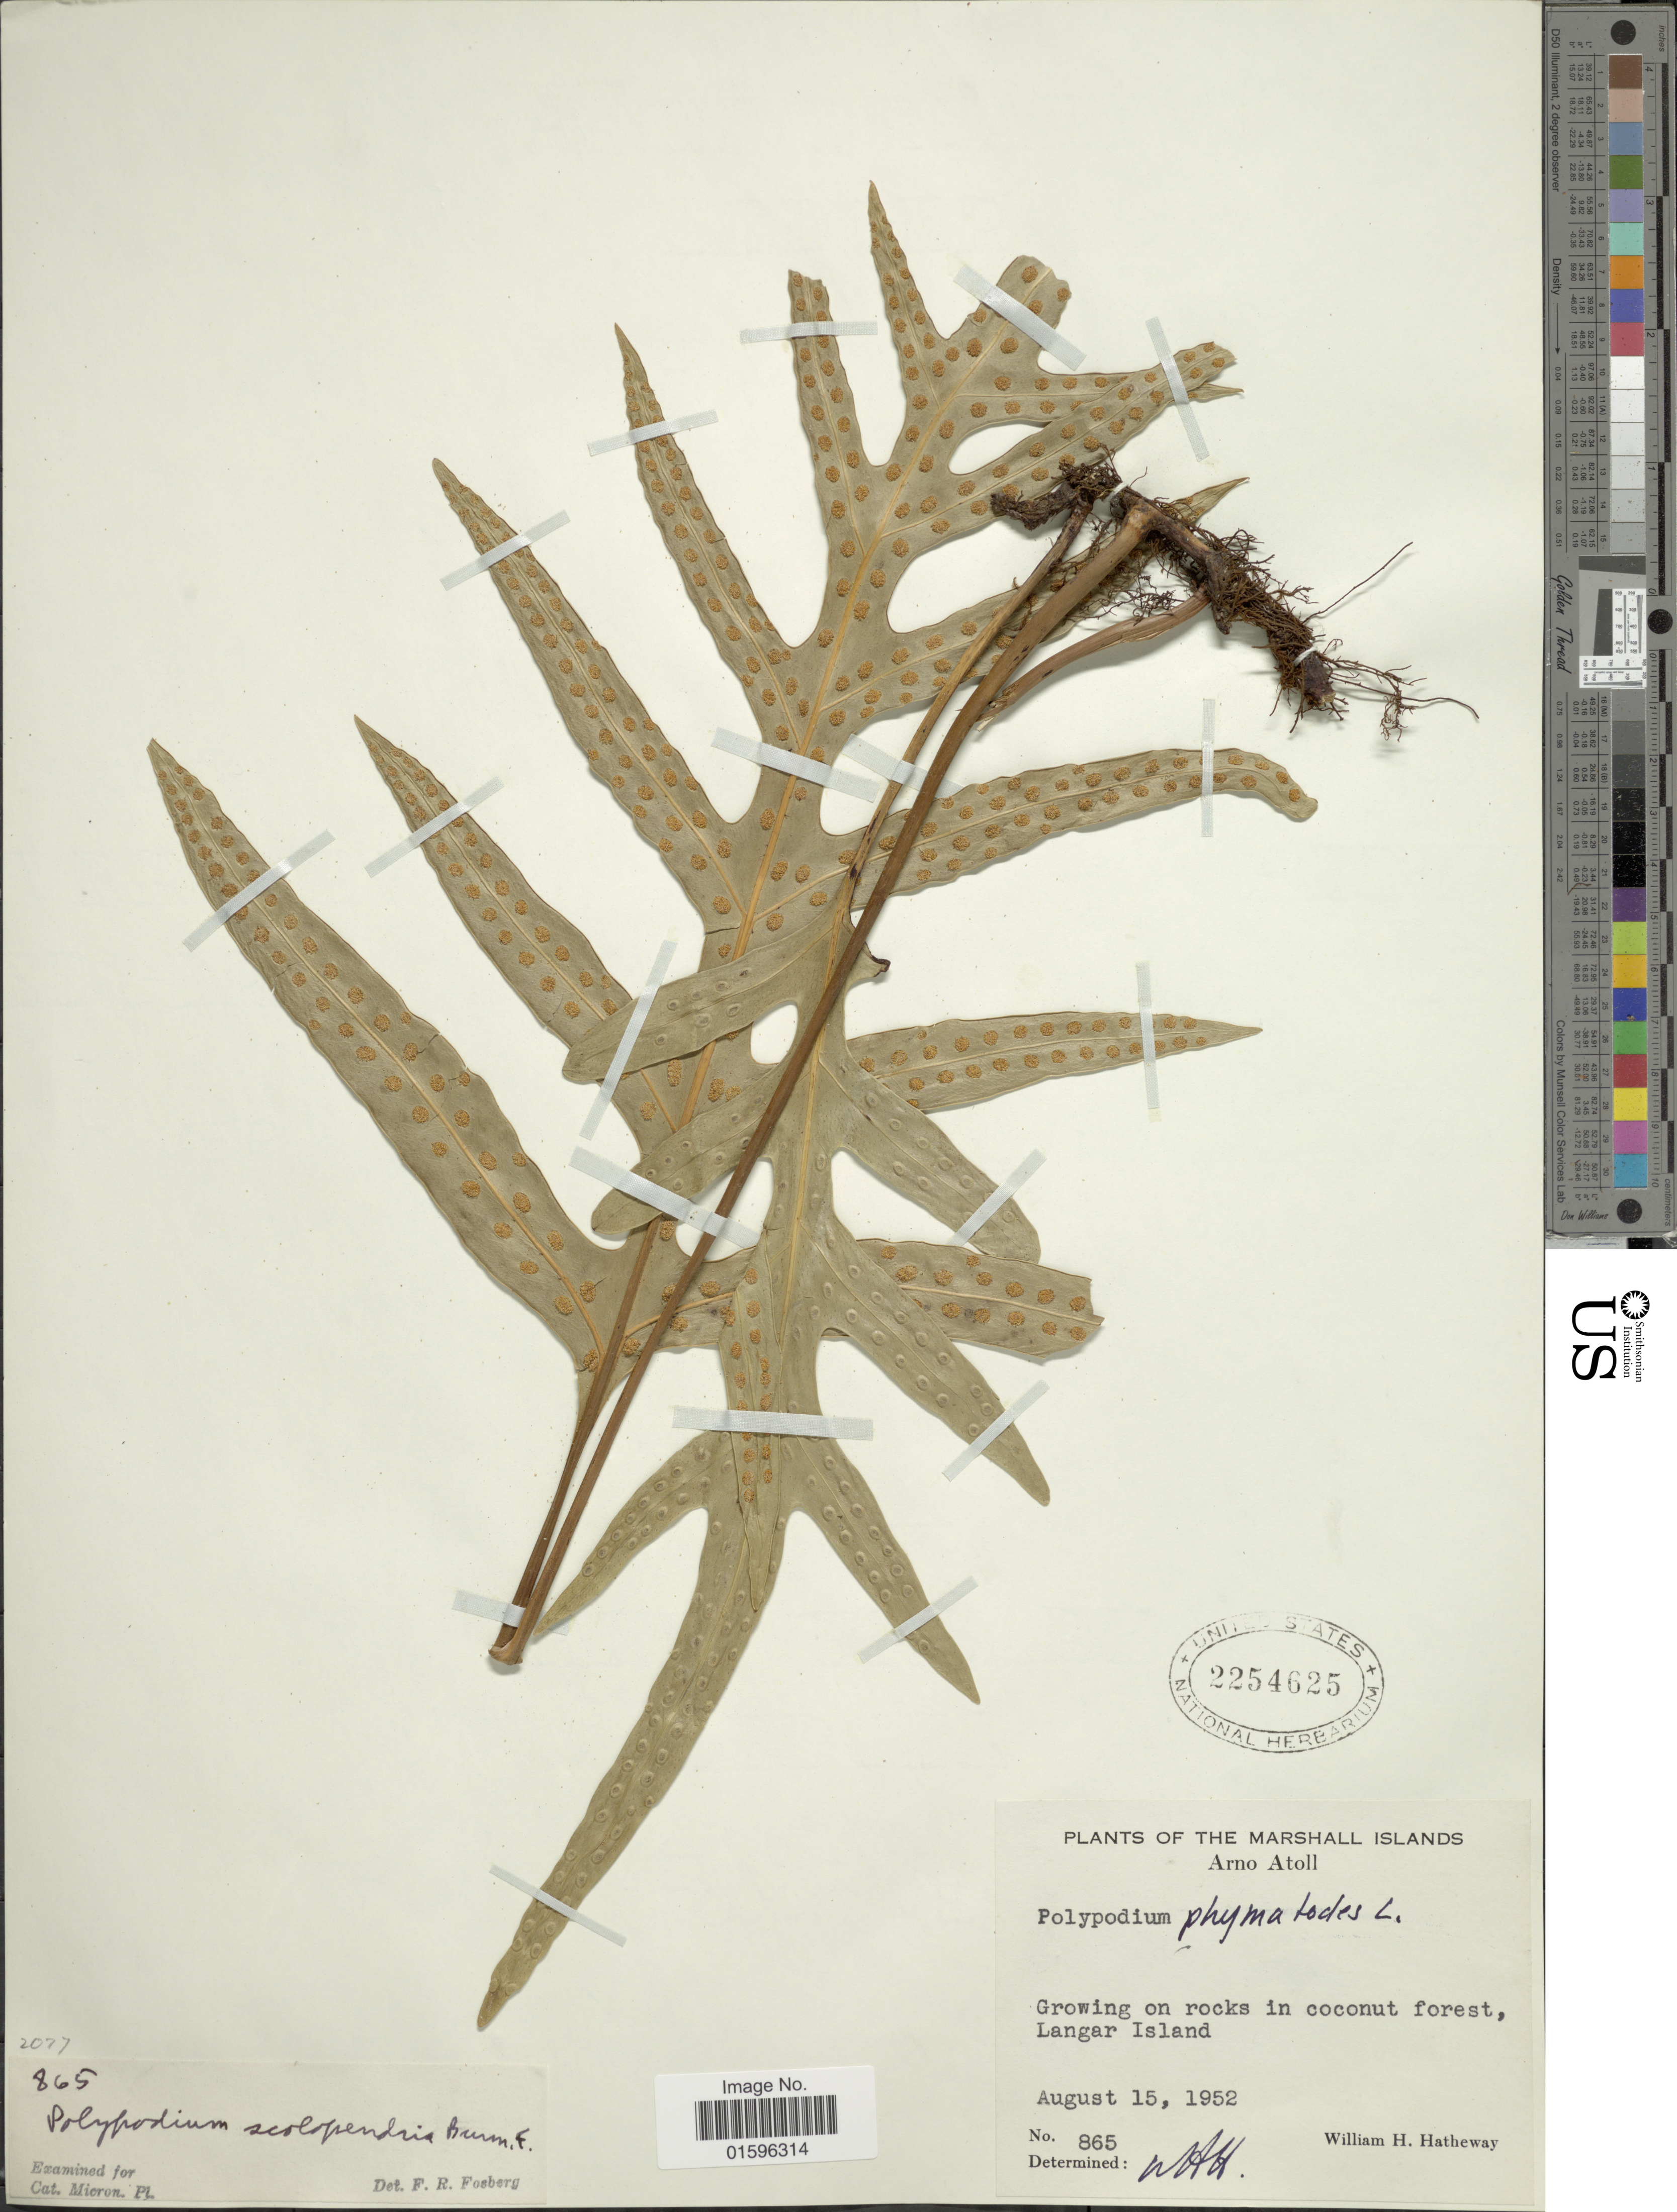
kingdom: Plantae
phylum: Tracheophyta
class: Polypodiopsida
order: Polypodiales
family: Polypodiaceae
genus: Polypodium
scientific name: Polypodium scolopendria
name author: Burm. f.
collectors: W. H. Hatheway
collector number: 865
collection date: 1952-08-15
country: Marshall Islands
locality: Marshall Islands, Arno Atoll, Langar Island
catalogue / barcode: US 2254625